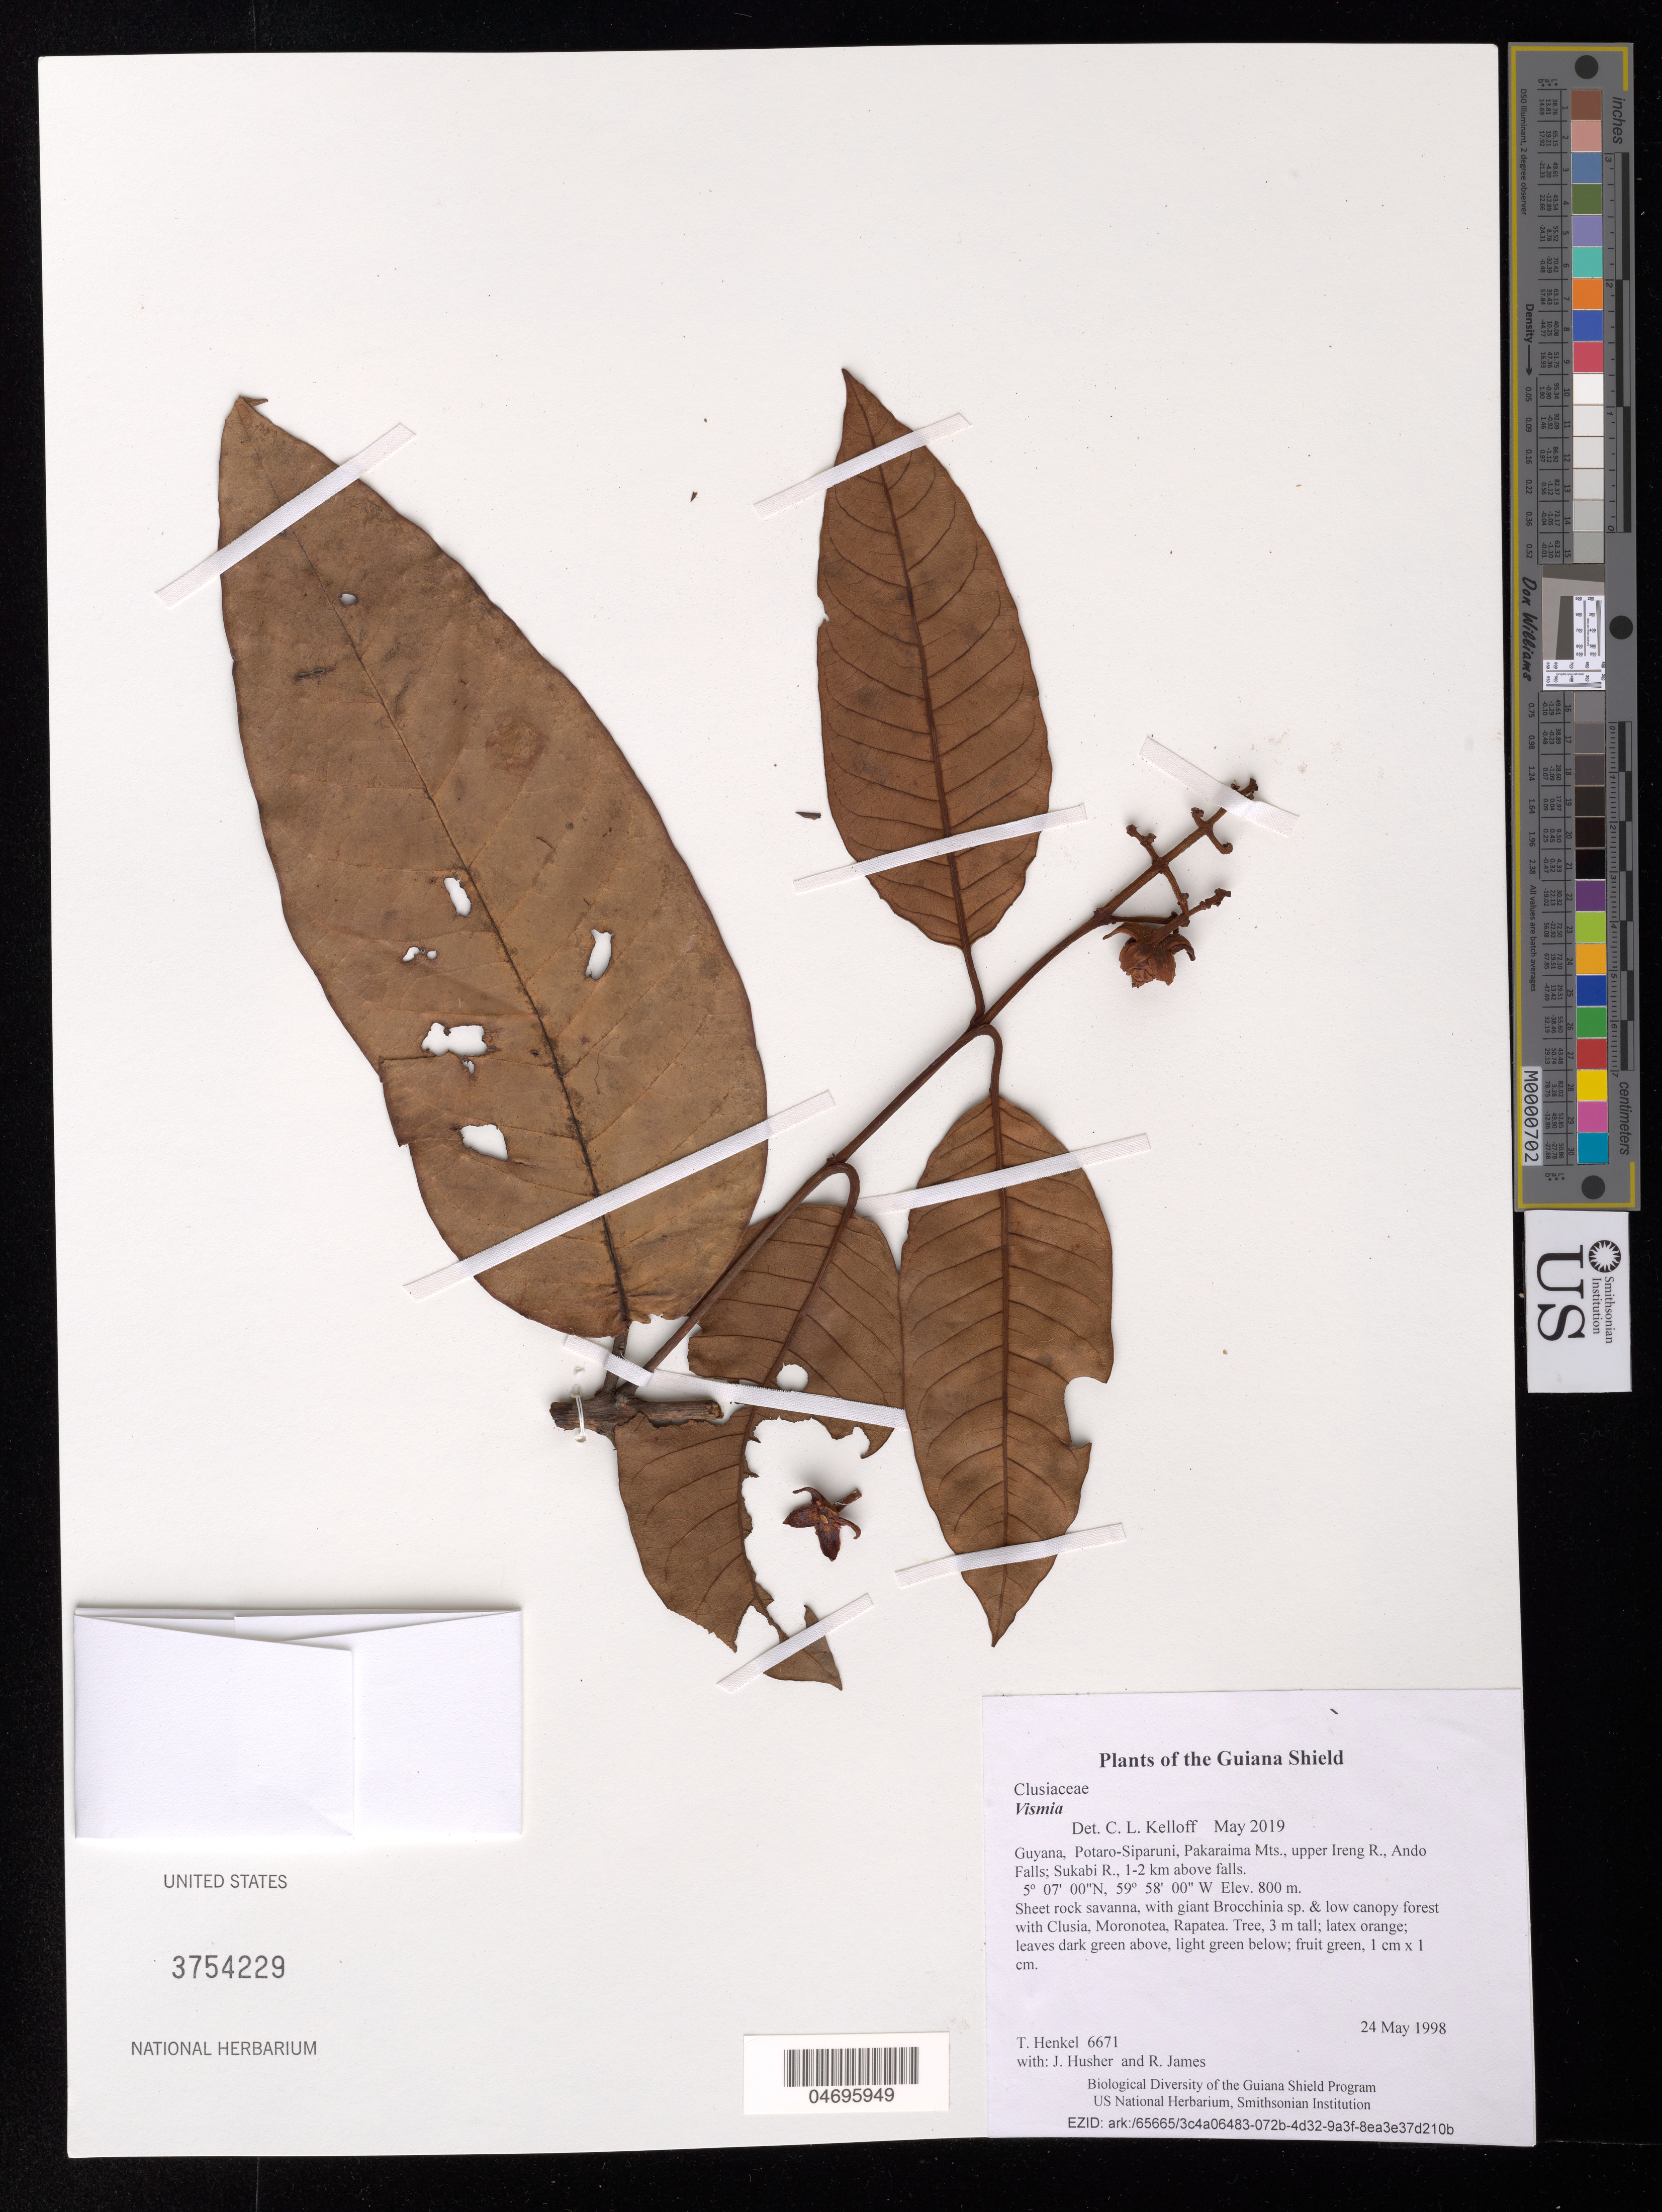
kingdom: Plantae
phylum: Tracheophyta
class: Magnoliopsida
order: Malpighiales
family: Hypericaceae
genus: Vismia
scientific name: Vismia sp.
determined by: Kelloff, C. L.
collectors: T. Henkel, J. Husher & R. James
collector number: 6671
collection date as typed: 24 May 1998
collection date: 1998-05-24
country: Guyana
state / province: Potaro-Siparuni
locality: Pakaraima Mts., upper Ireng R., Ando Falls; Sukabi R., 1-2 km above falls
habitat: Sheet rock savanna, with giant Brocchinia sp. & low canopy forest with Clusia, Moronotea, Rapatea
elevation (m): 800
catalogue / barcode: US 3754229